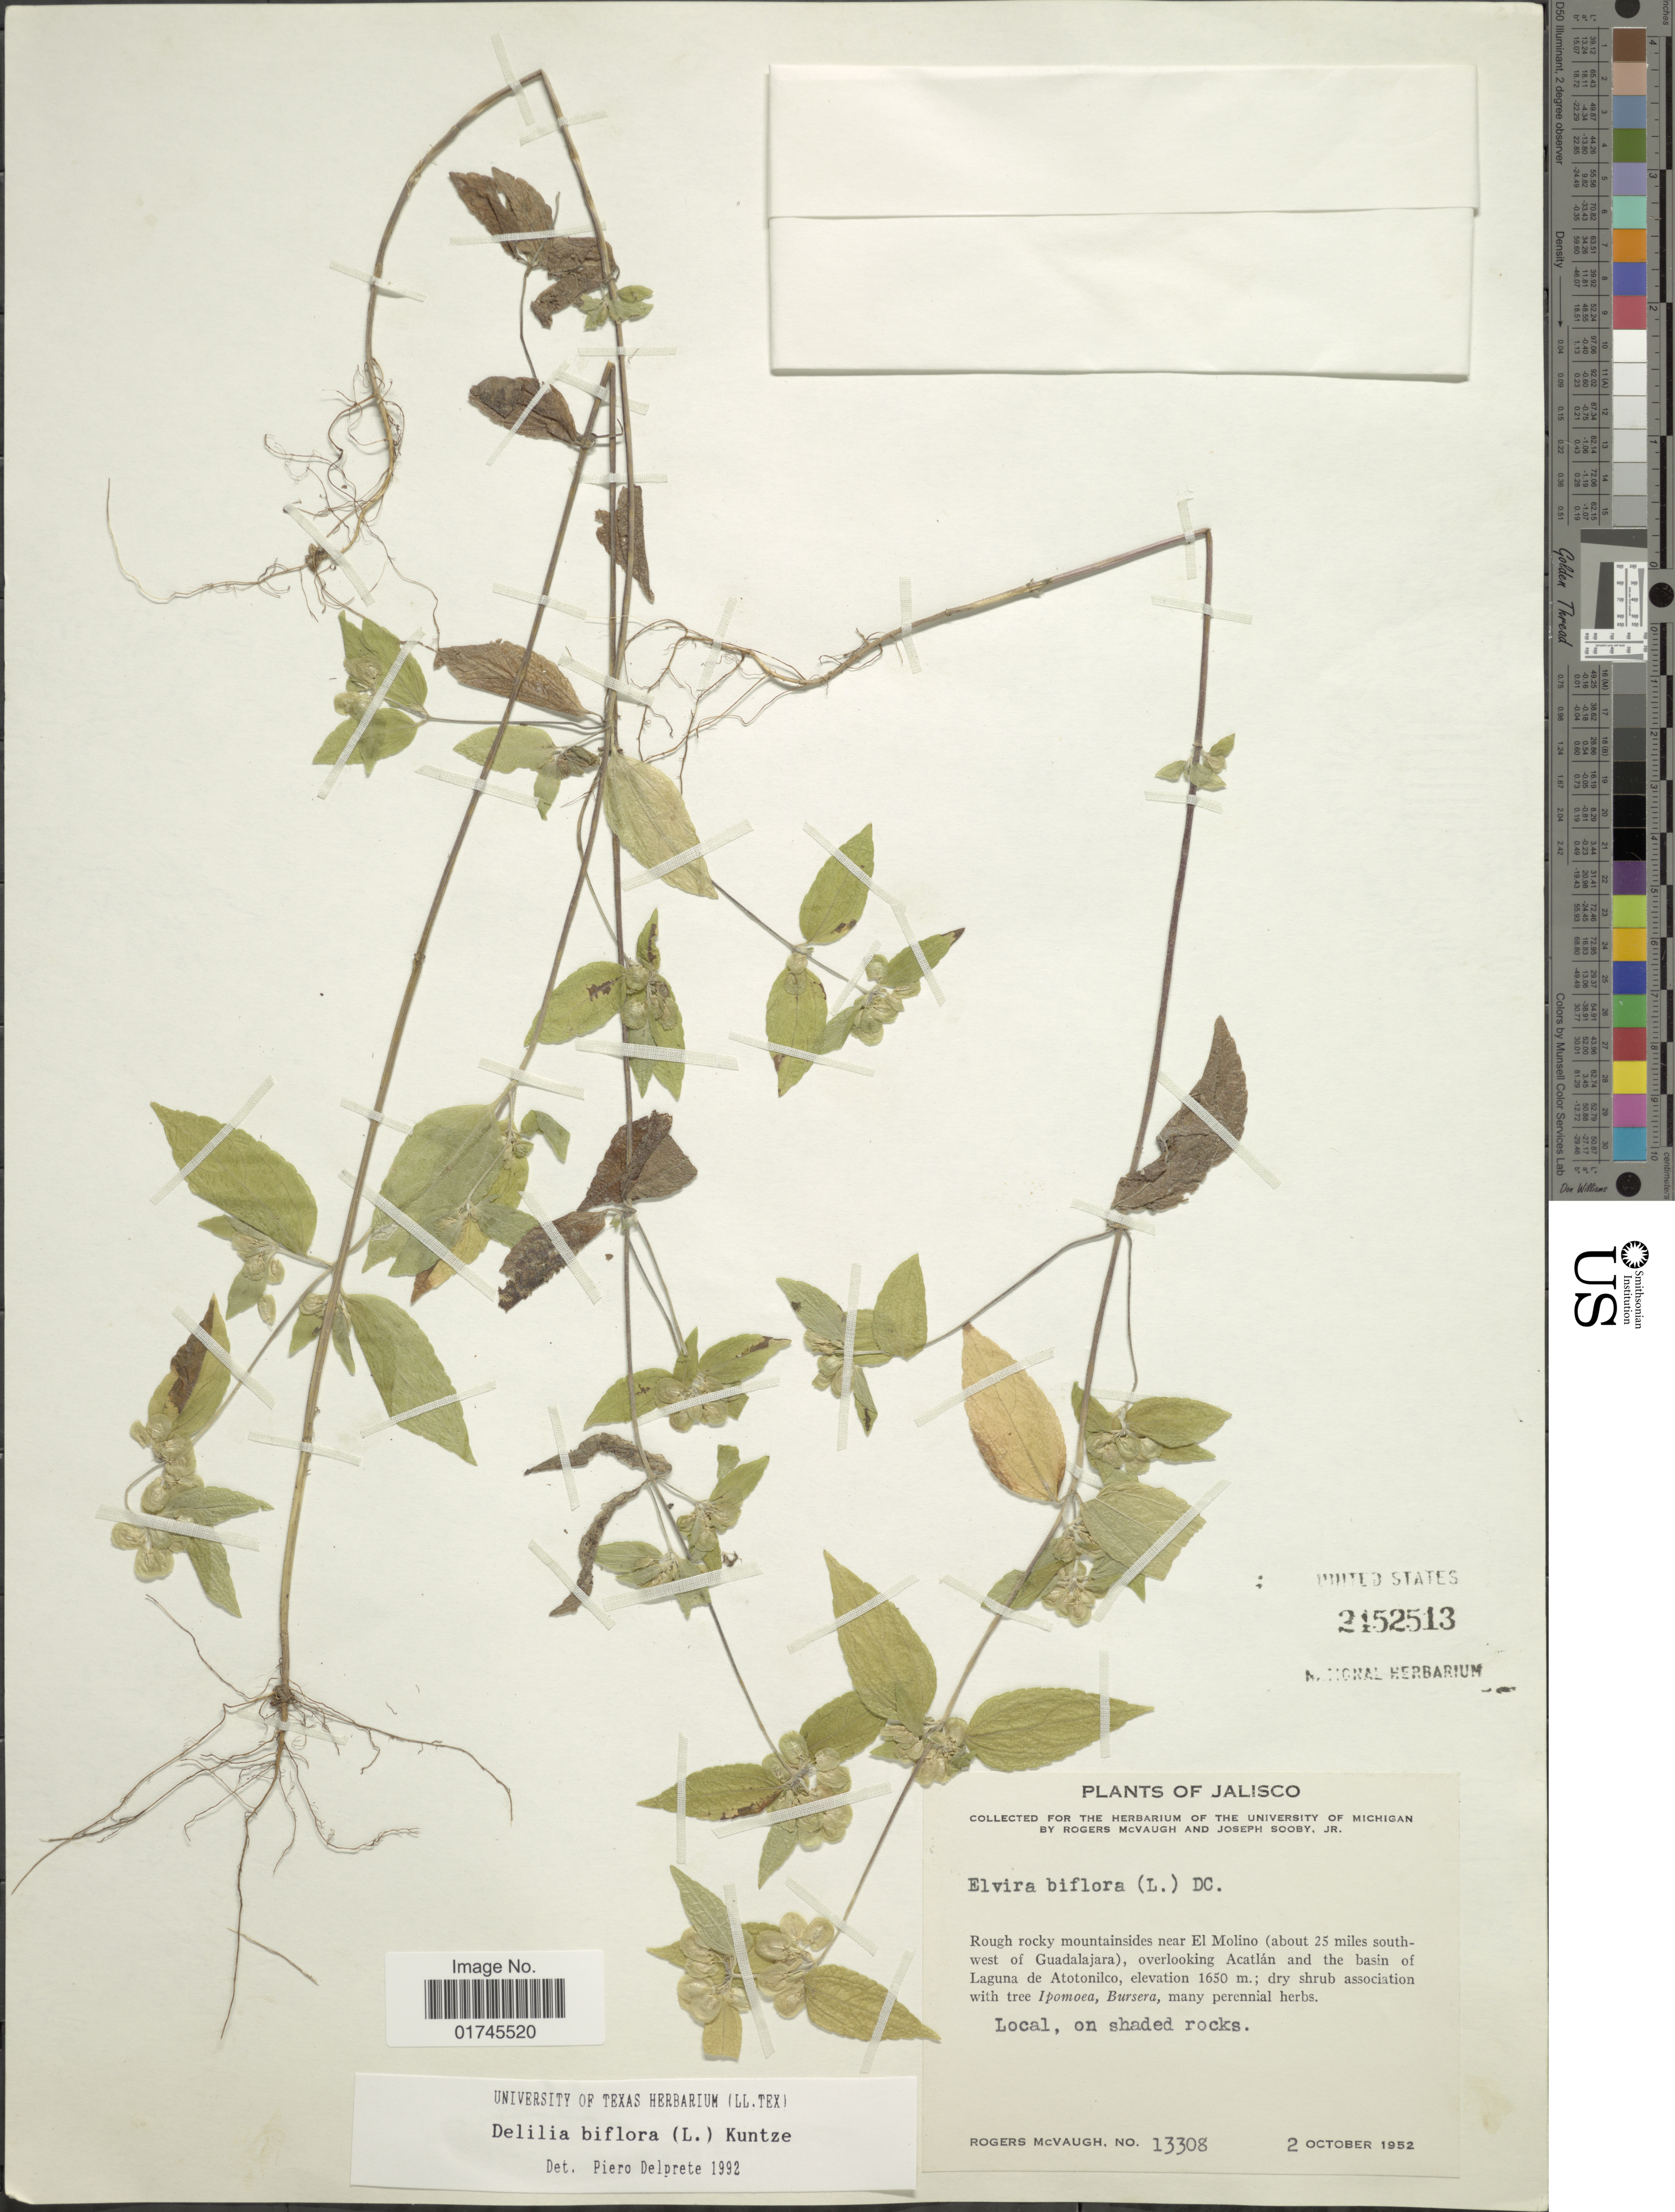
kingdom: Plantae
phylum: Tracheophyta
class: Magnoliopsida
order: Asterales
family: Asteraceae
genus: Delilia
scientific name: Delilia biflora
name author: (L.) Kuntze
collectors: R. McVaugh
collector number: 13308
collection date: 1952-10-02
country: Mexico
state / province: Jalisco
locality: Rough rocky mountainside near El Molino (about 25 miles southwest of Guadalajara), overlooking Acatlán and the basin of Lagnuna de Atotonilco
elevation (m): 1650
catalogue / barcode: US 2152513